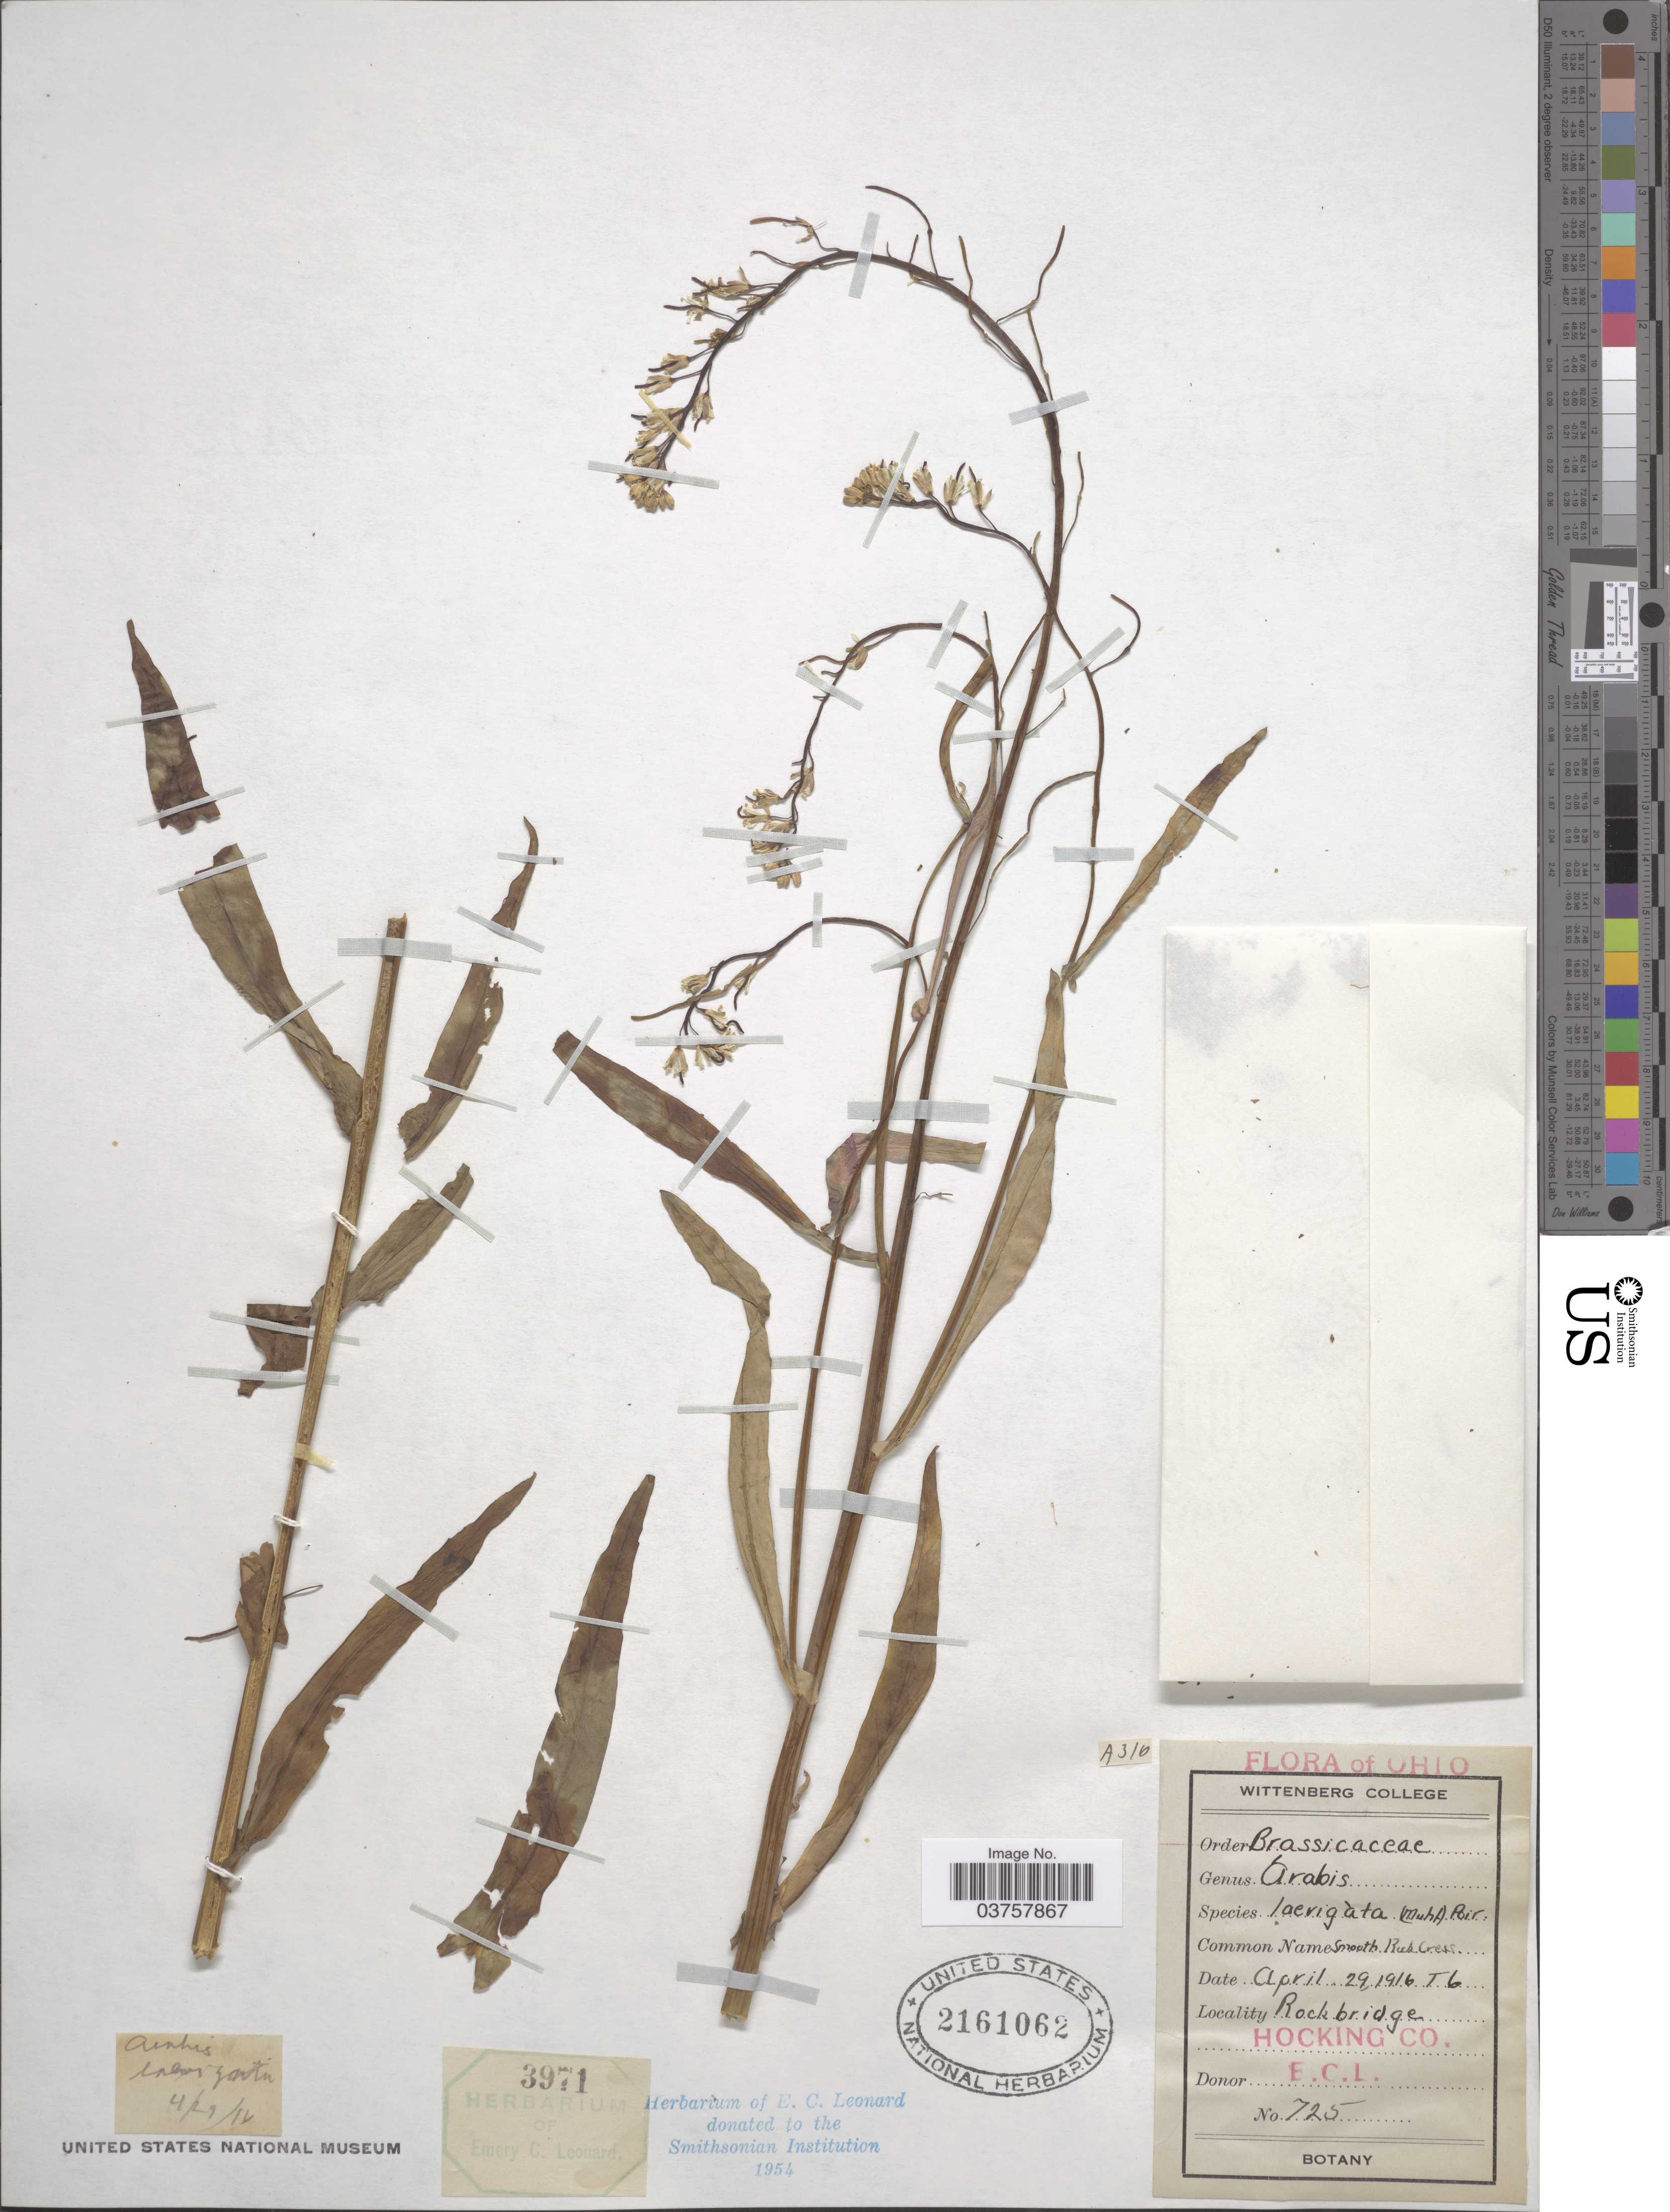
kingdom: Plantae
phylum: Tracheophyta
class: Magnoliopsida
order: Brassicales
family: Brassicaceae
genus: Arabis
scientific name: Arabis laevigata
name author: (Muhl. ex Willd.) Poir.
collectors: E. C. Leonard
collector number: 725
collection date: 1916-04-29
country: United States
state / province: Ohio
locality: Rock bridge, Hocking Co.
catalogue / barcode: US 2161062